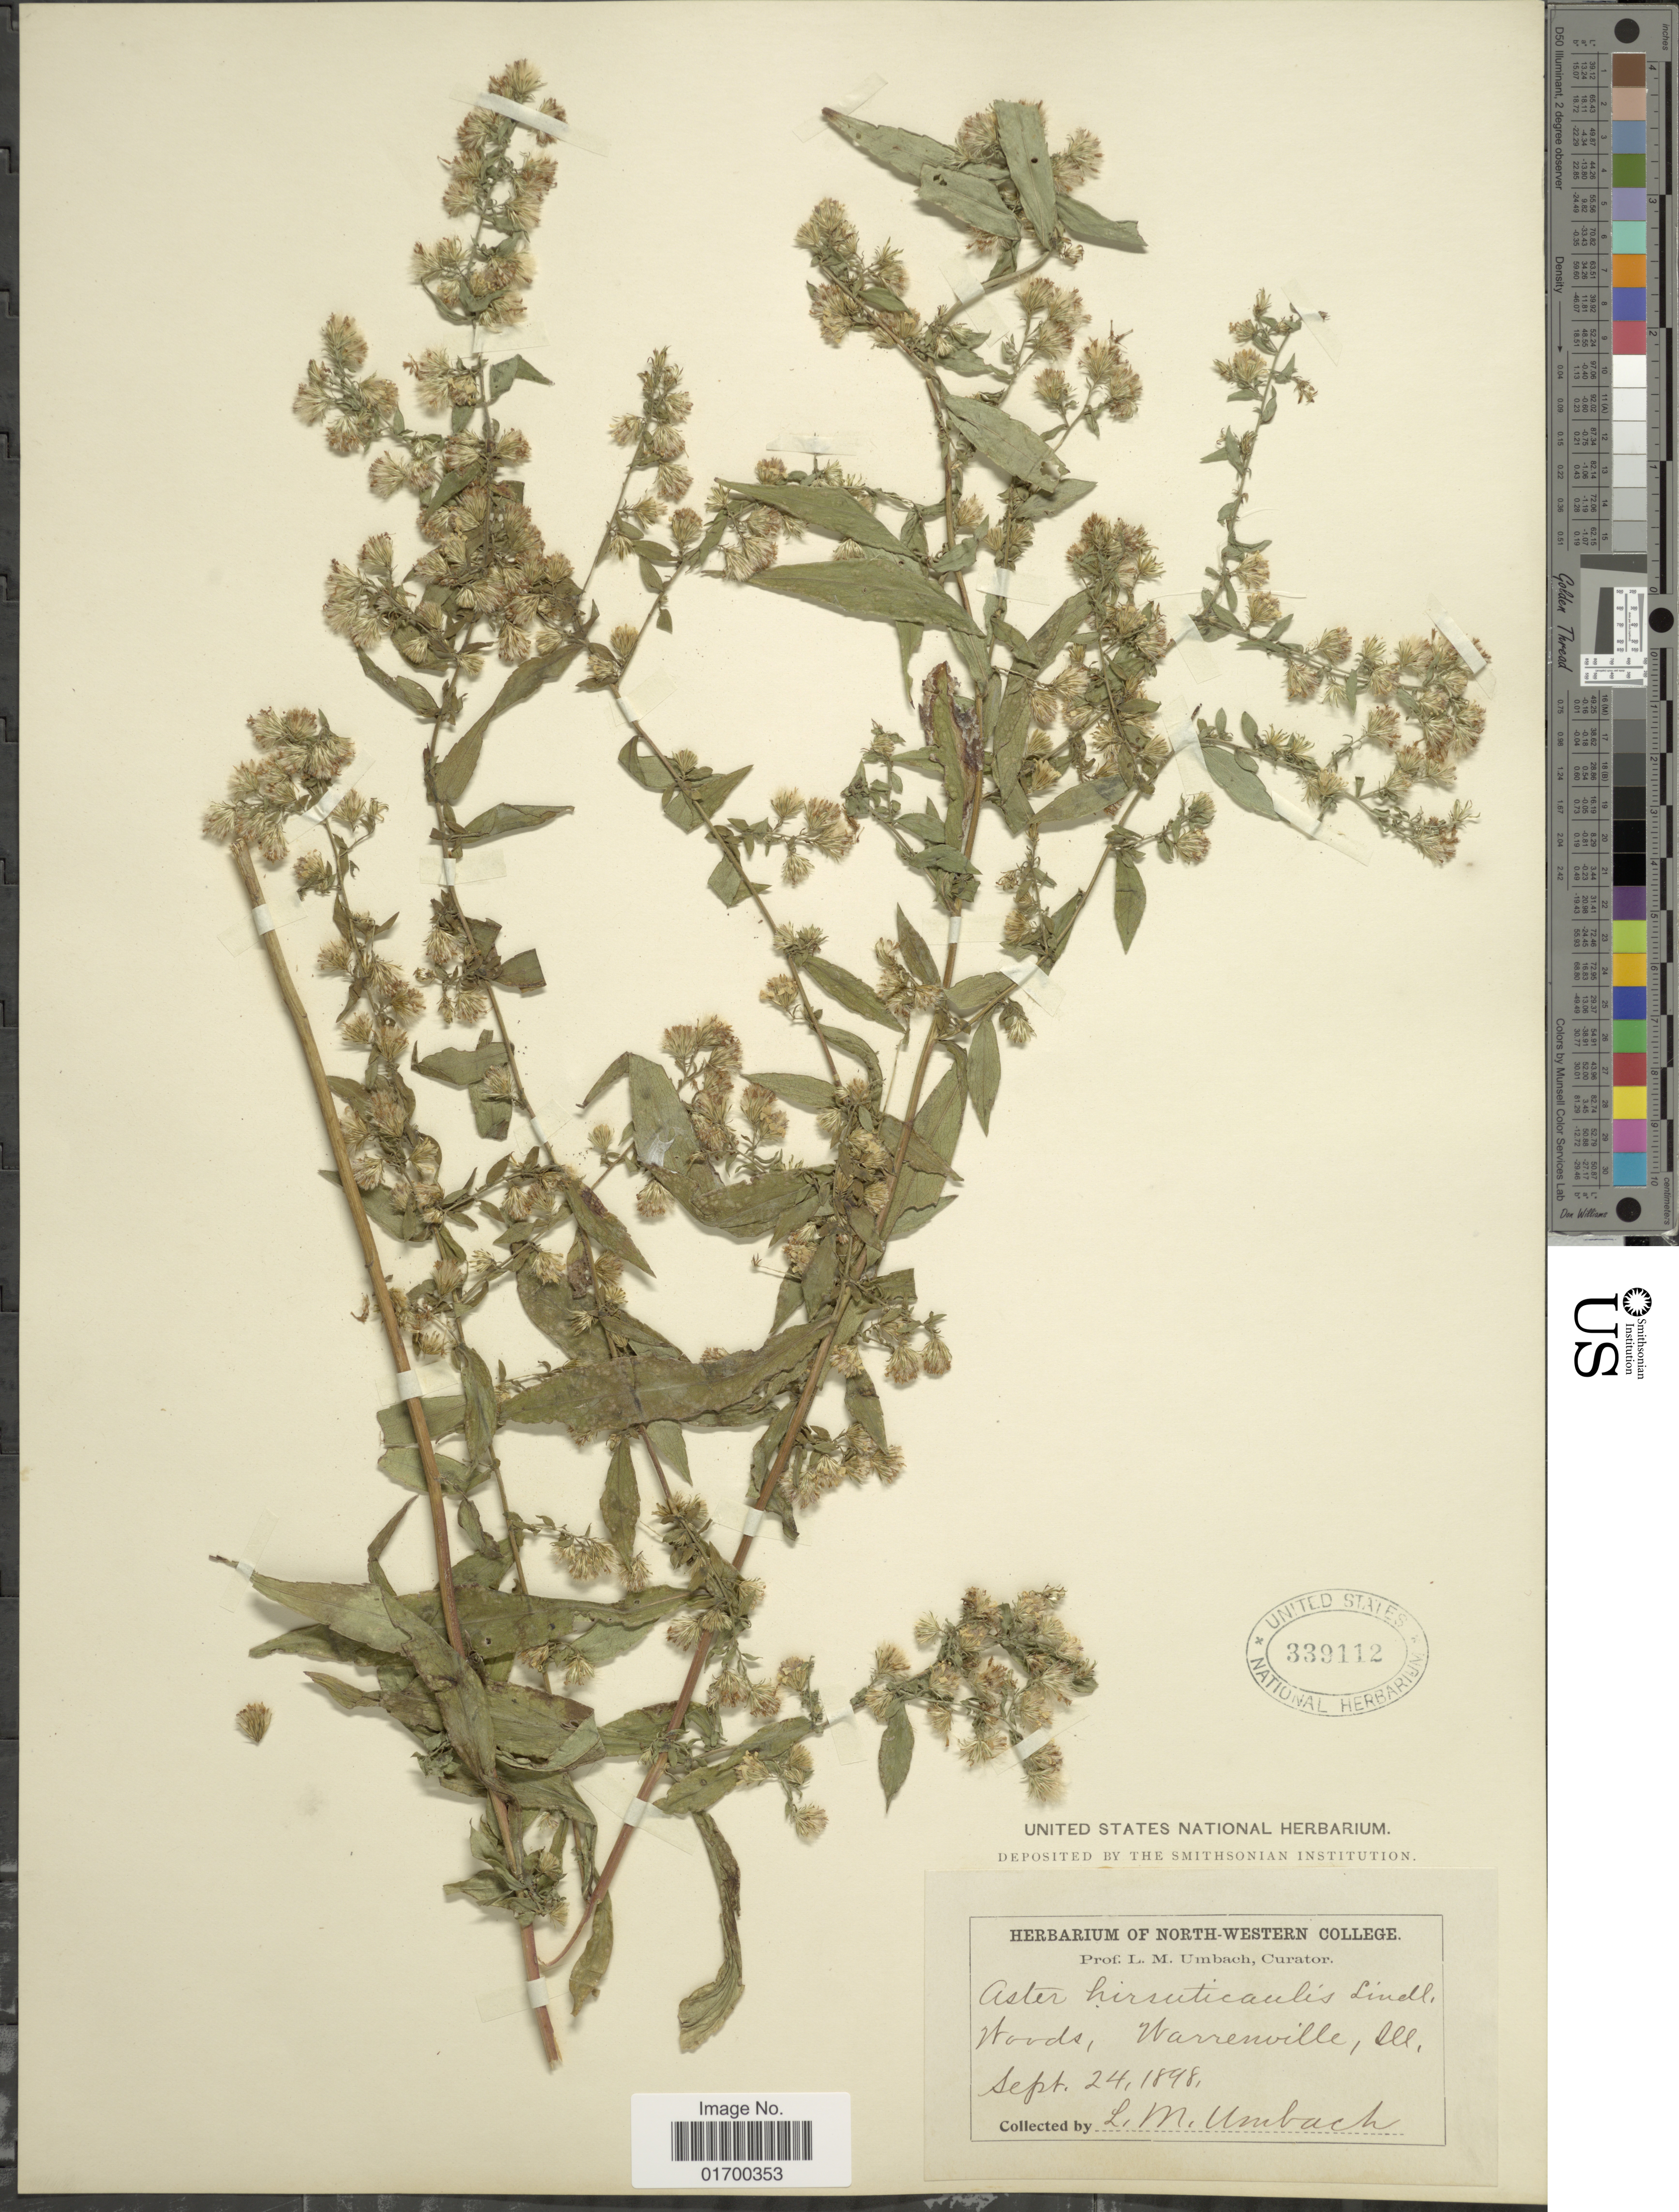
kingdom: Plantae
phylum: Tracheophyta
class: Magnoliopsida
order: Asterales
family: Asteraceae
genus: Symphyotrichum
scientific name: Symphyotrichum lateriflorum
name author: (L.) Á. Löve & D. Löve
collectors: L. M. Umbach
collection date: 1898-09-24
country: United States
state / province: Illinois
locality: Woods, Warrenville, Ill.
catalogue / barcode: US 339112